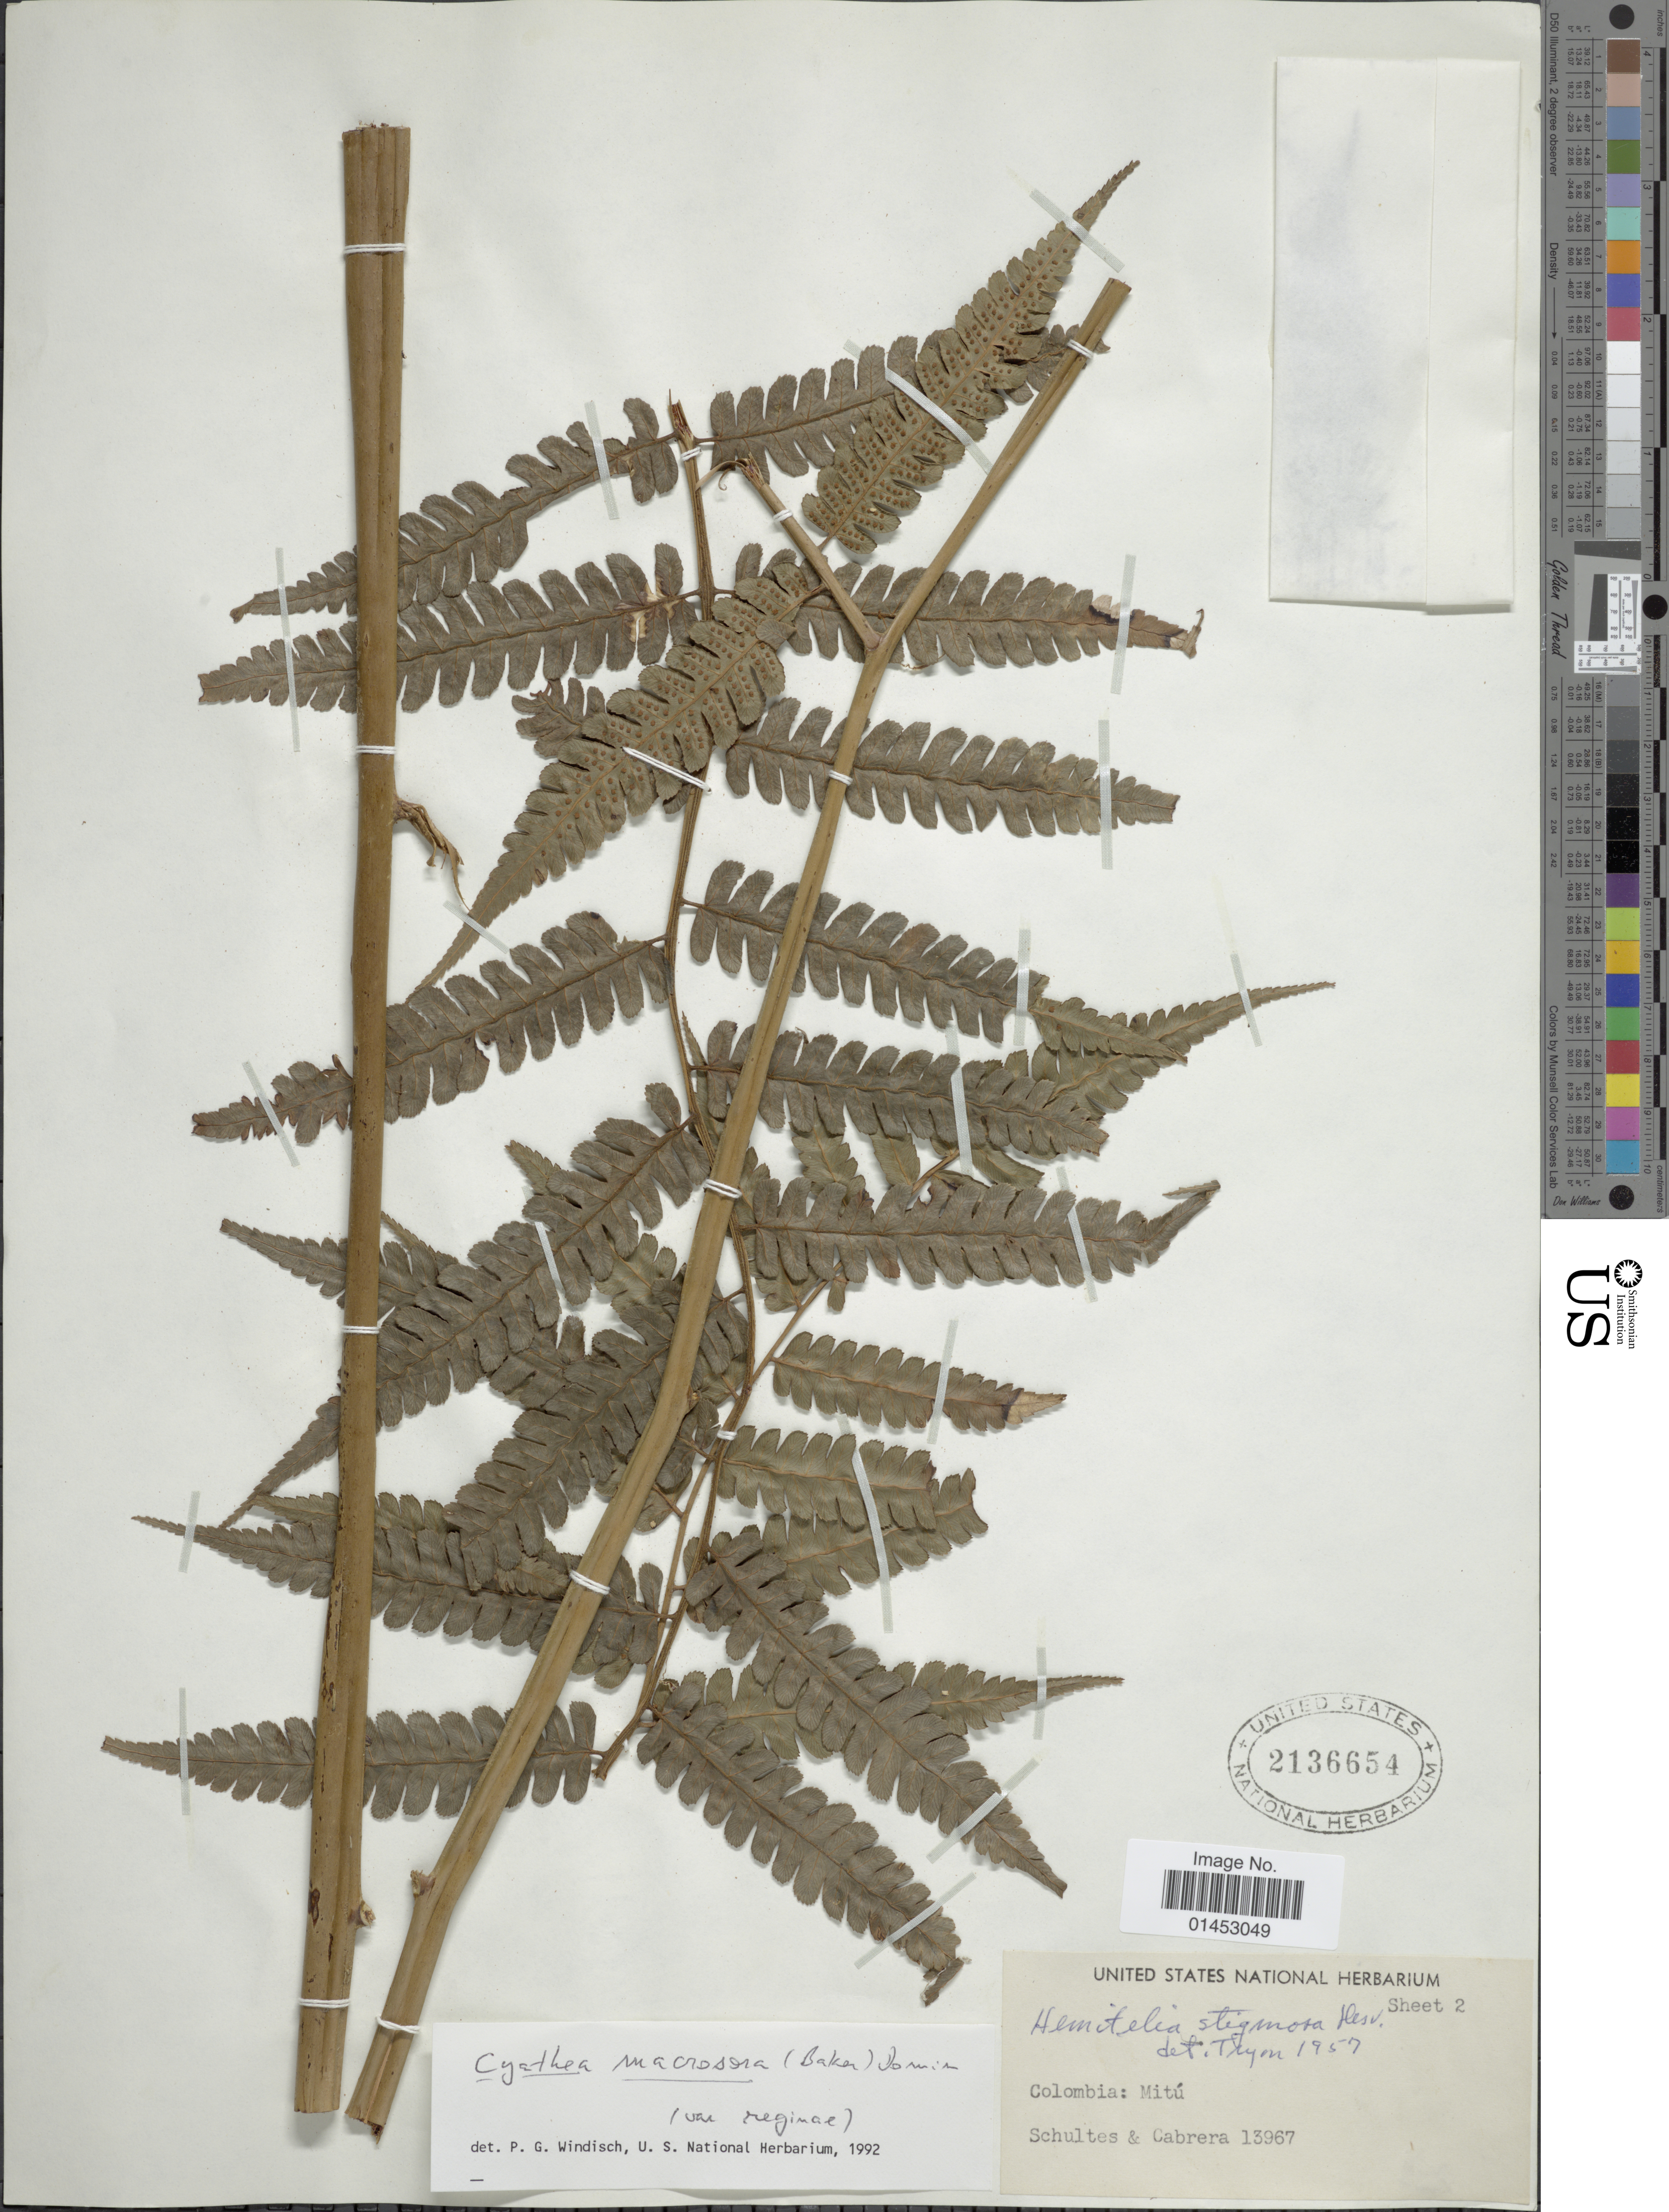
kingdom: Plantae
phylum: Tracheophyta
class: Polypodiopsida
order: Cyatheales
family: Cyatheaceae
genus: Cyathea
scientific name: Cyathea traillii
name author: (Baker) Domin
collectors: -- Schultes & Cabrera, --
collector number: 13967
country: Colombia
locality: Mitú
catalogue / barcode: US 2136654